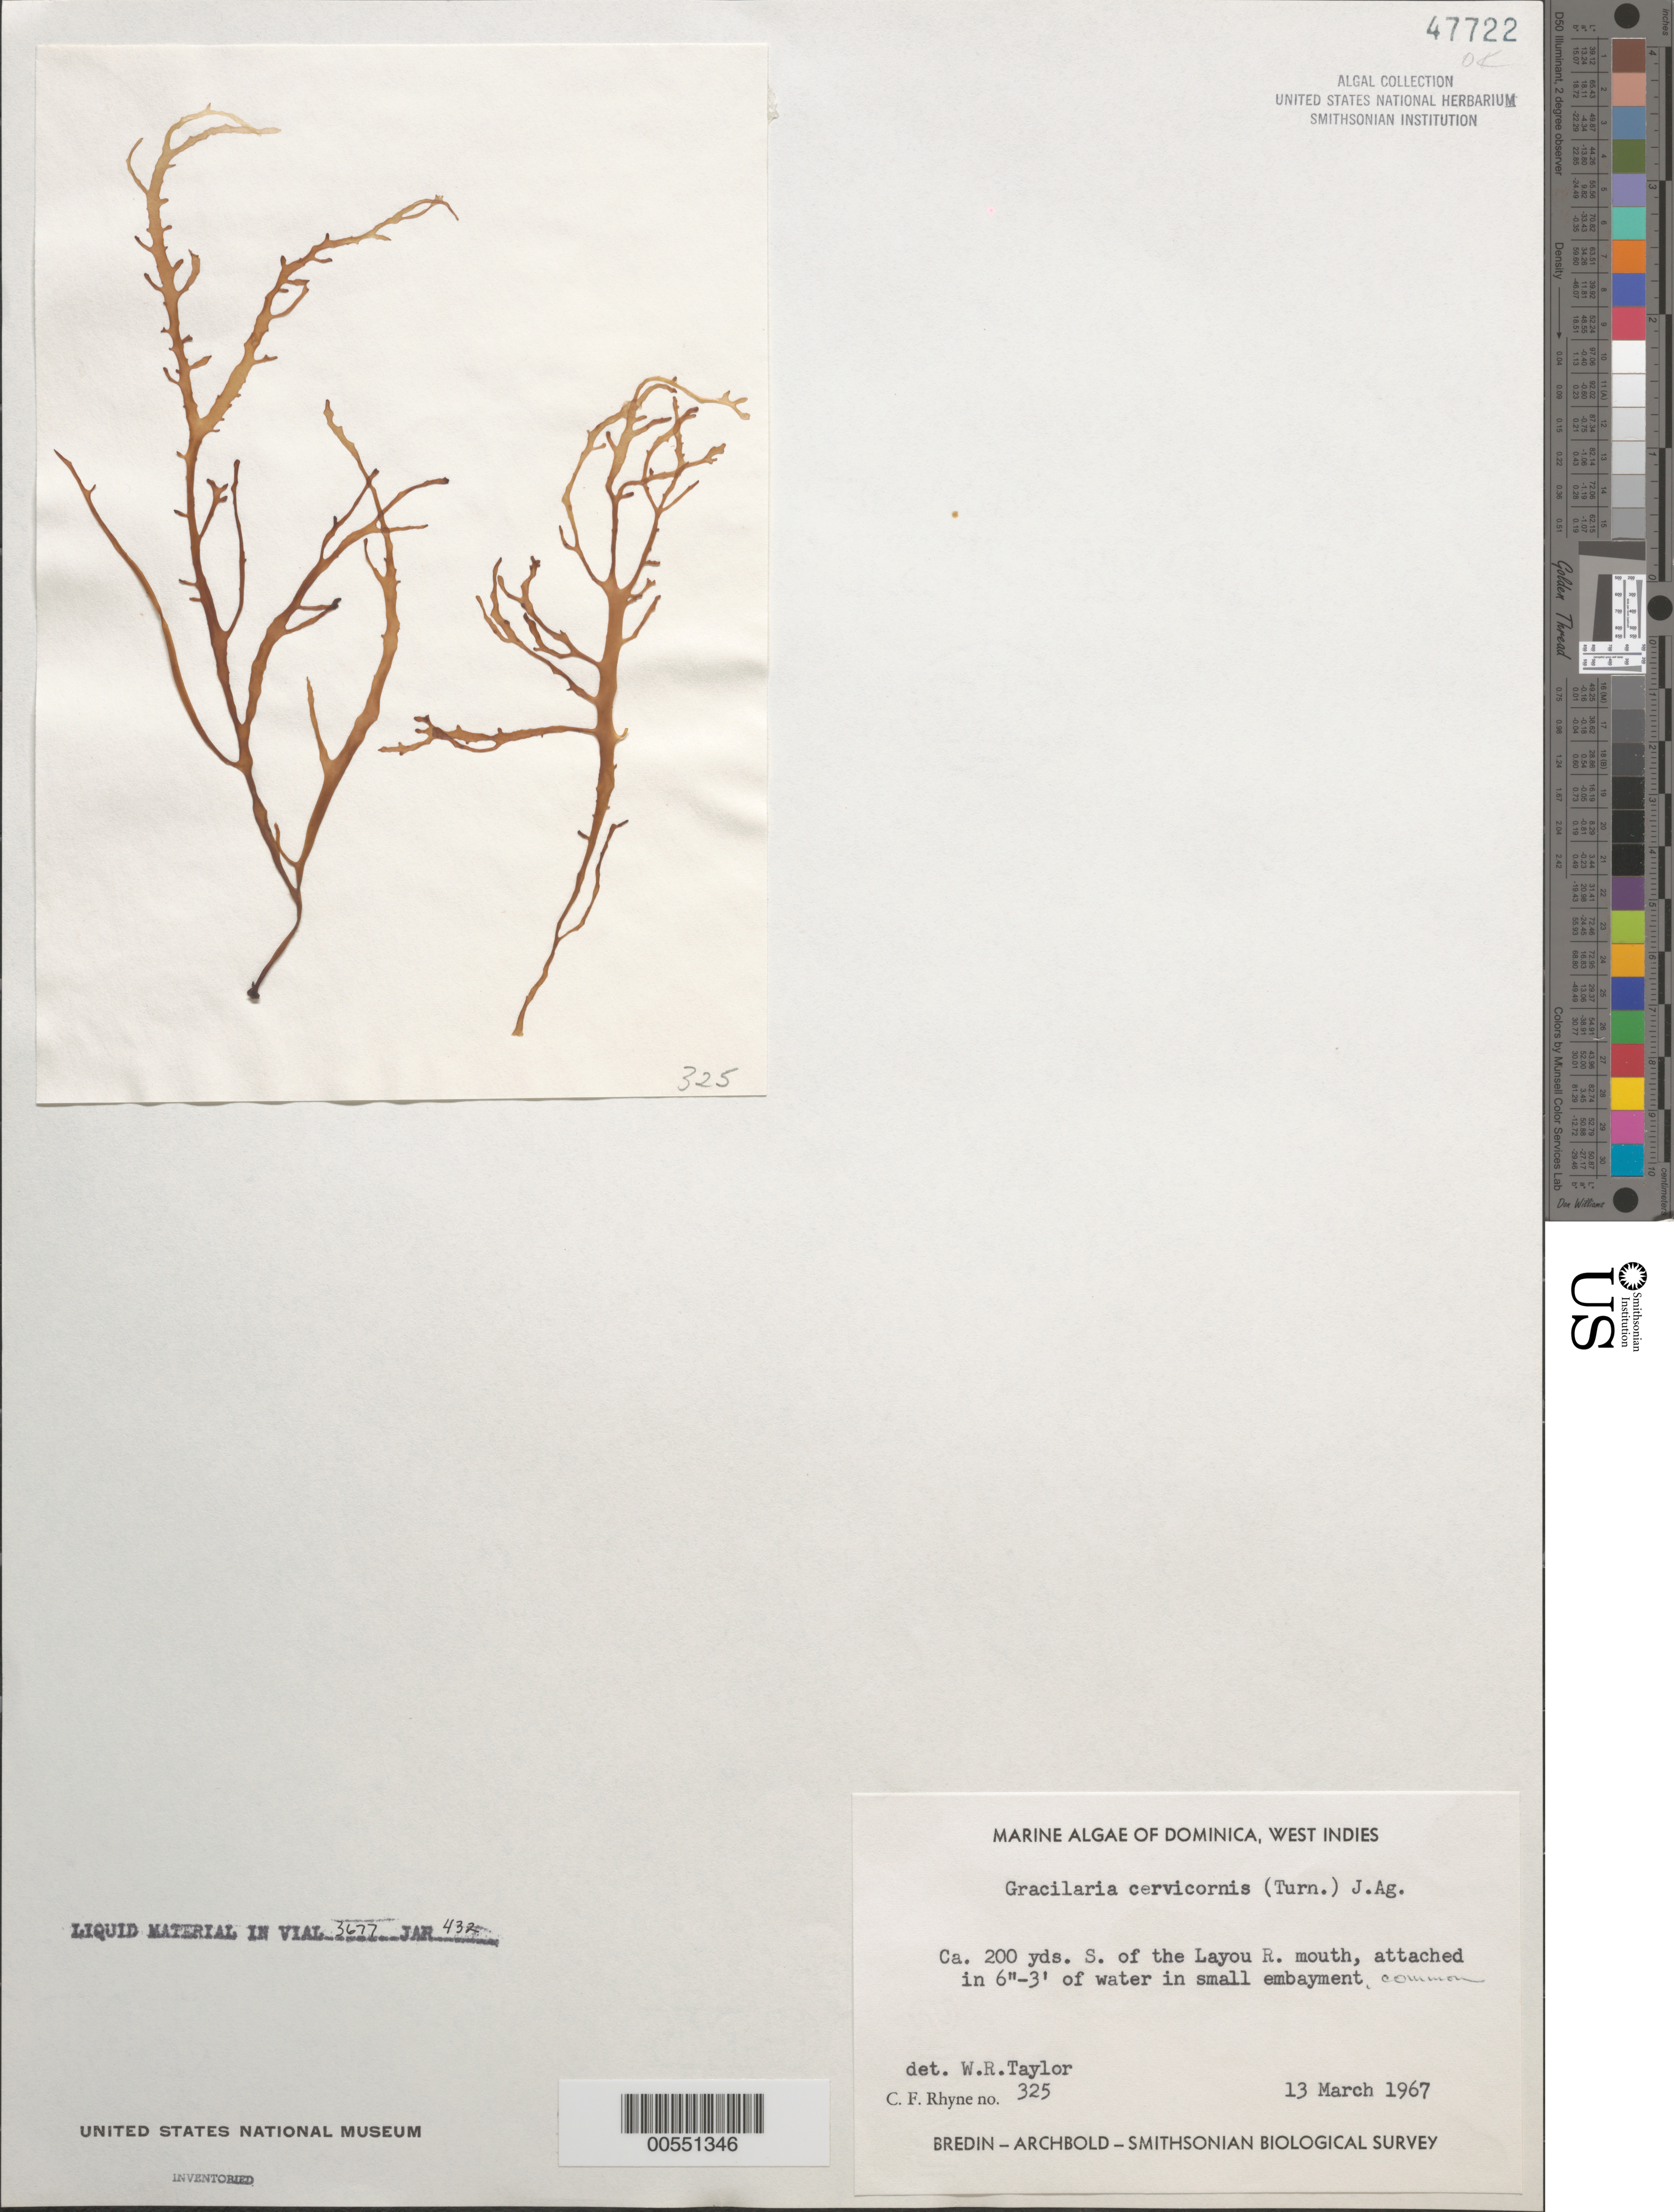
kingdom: Plantae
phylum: Rhodophyta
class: Florideophyceae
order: Gracilariales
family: Gracilariaceae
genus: Gracilaria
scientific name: Gracilaria cervicornis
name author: (Turner) J. Agardh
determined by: Taylor, William R.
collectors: C. Rhyne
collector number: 325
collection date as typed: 13 Mar 1967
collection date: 1967-03-13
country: Dominica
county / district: St. Joseph's Parish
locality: Ca. 200 yards south of Layou River mouth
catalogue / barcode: US 47722